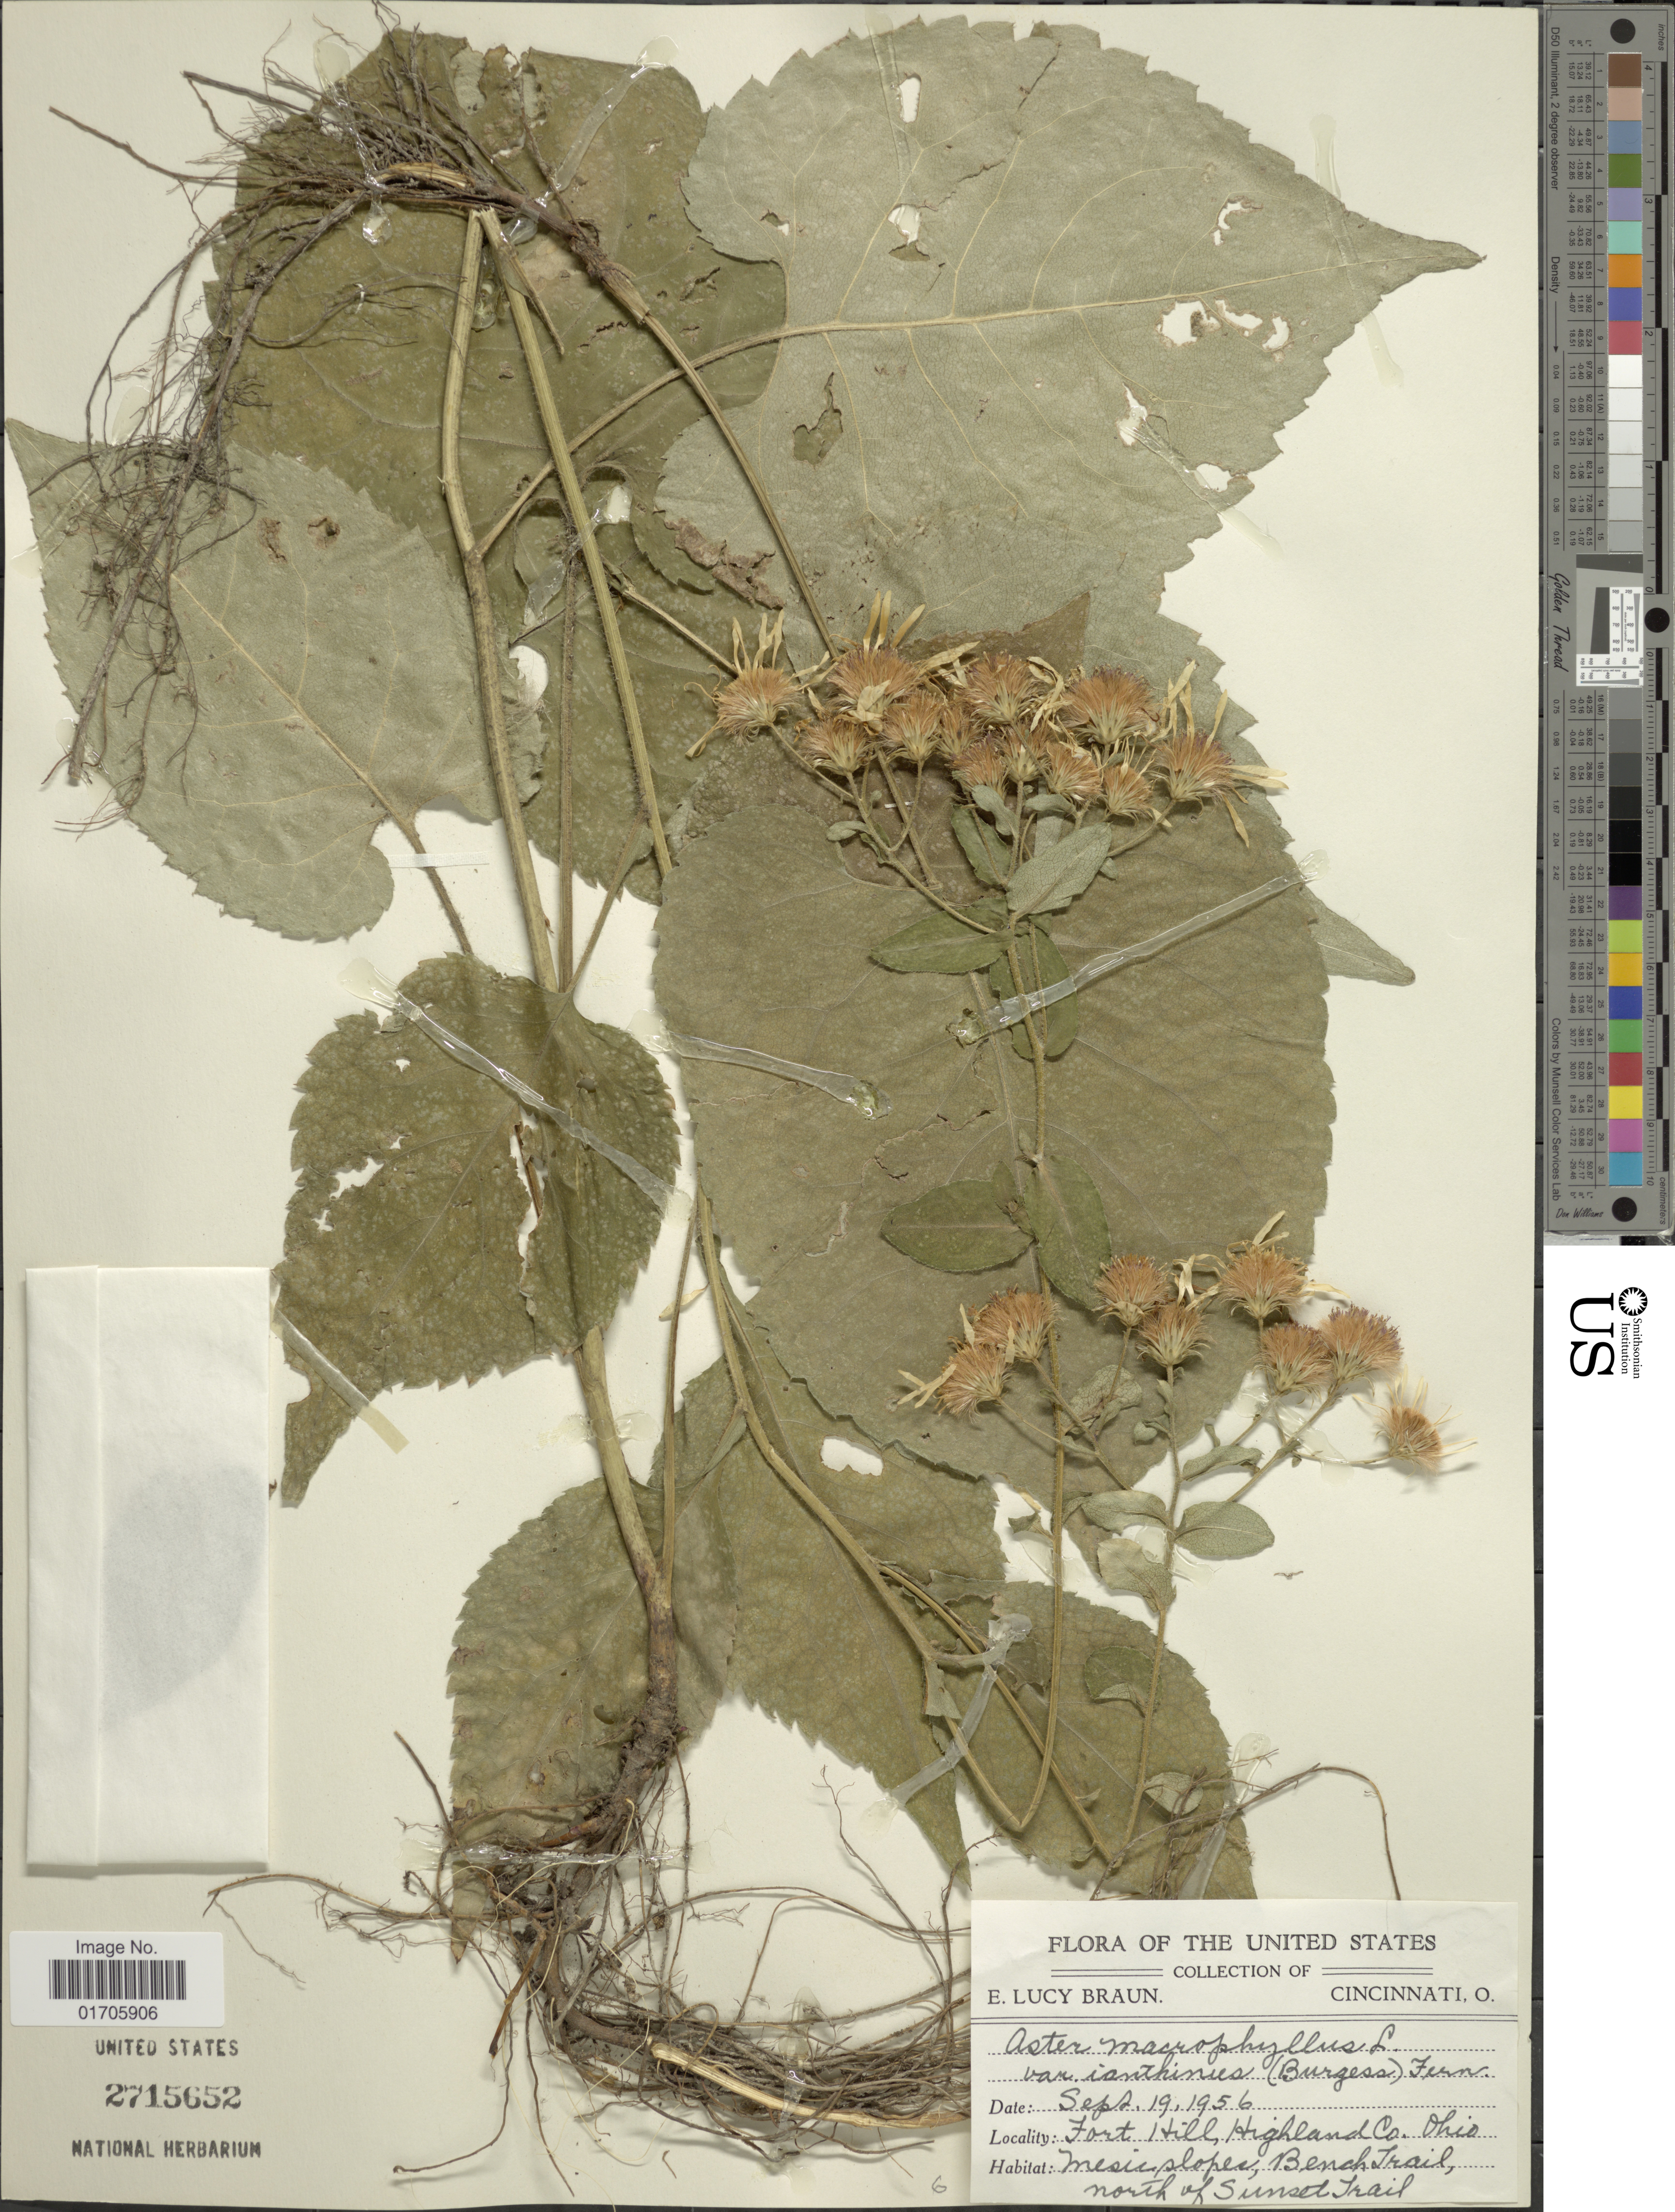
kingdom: Plantae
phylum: Tracheophyta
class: Magnoliopsida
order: Asterales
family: Asteraceae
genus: Eurybia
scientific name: Eurybia macrophylla var. ianthina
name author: (E.S. Burgess) G. Wilh. & Rericha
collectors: E. L. Braun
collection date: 1956-09-19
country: United States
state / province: Ohio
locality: Fort Hill, Highland Co. Ohio. Mesic slopes, Bench Trail, north of Sunset Trail.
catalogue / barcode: US 2715652